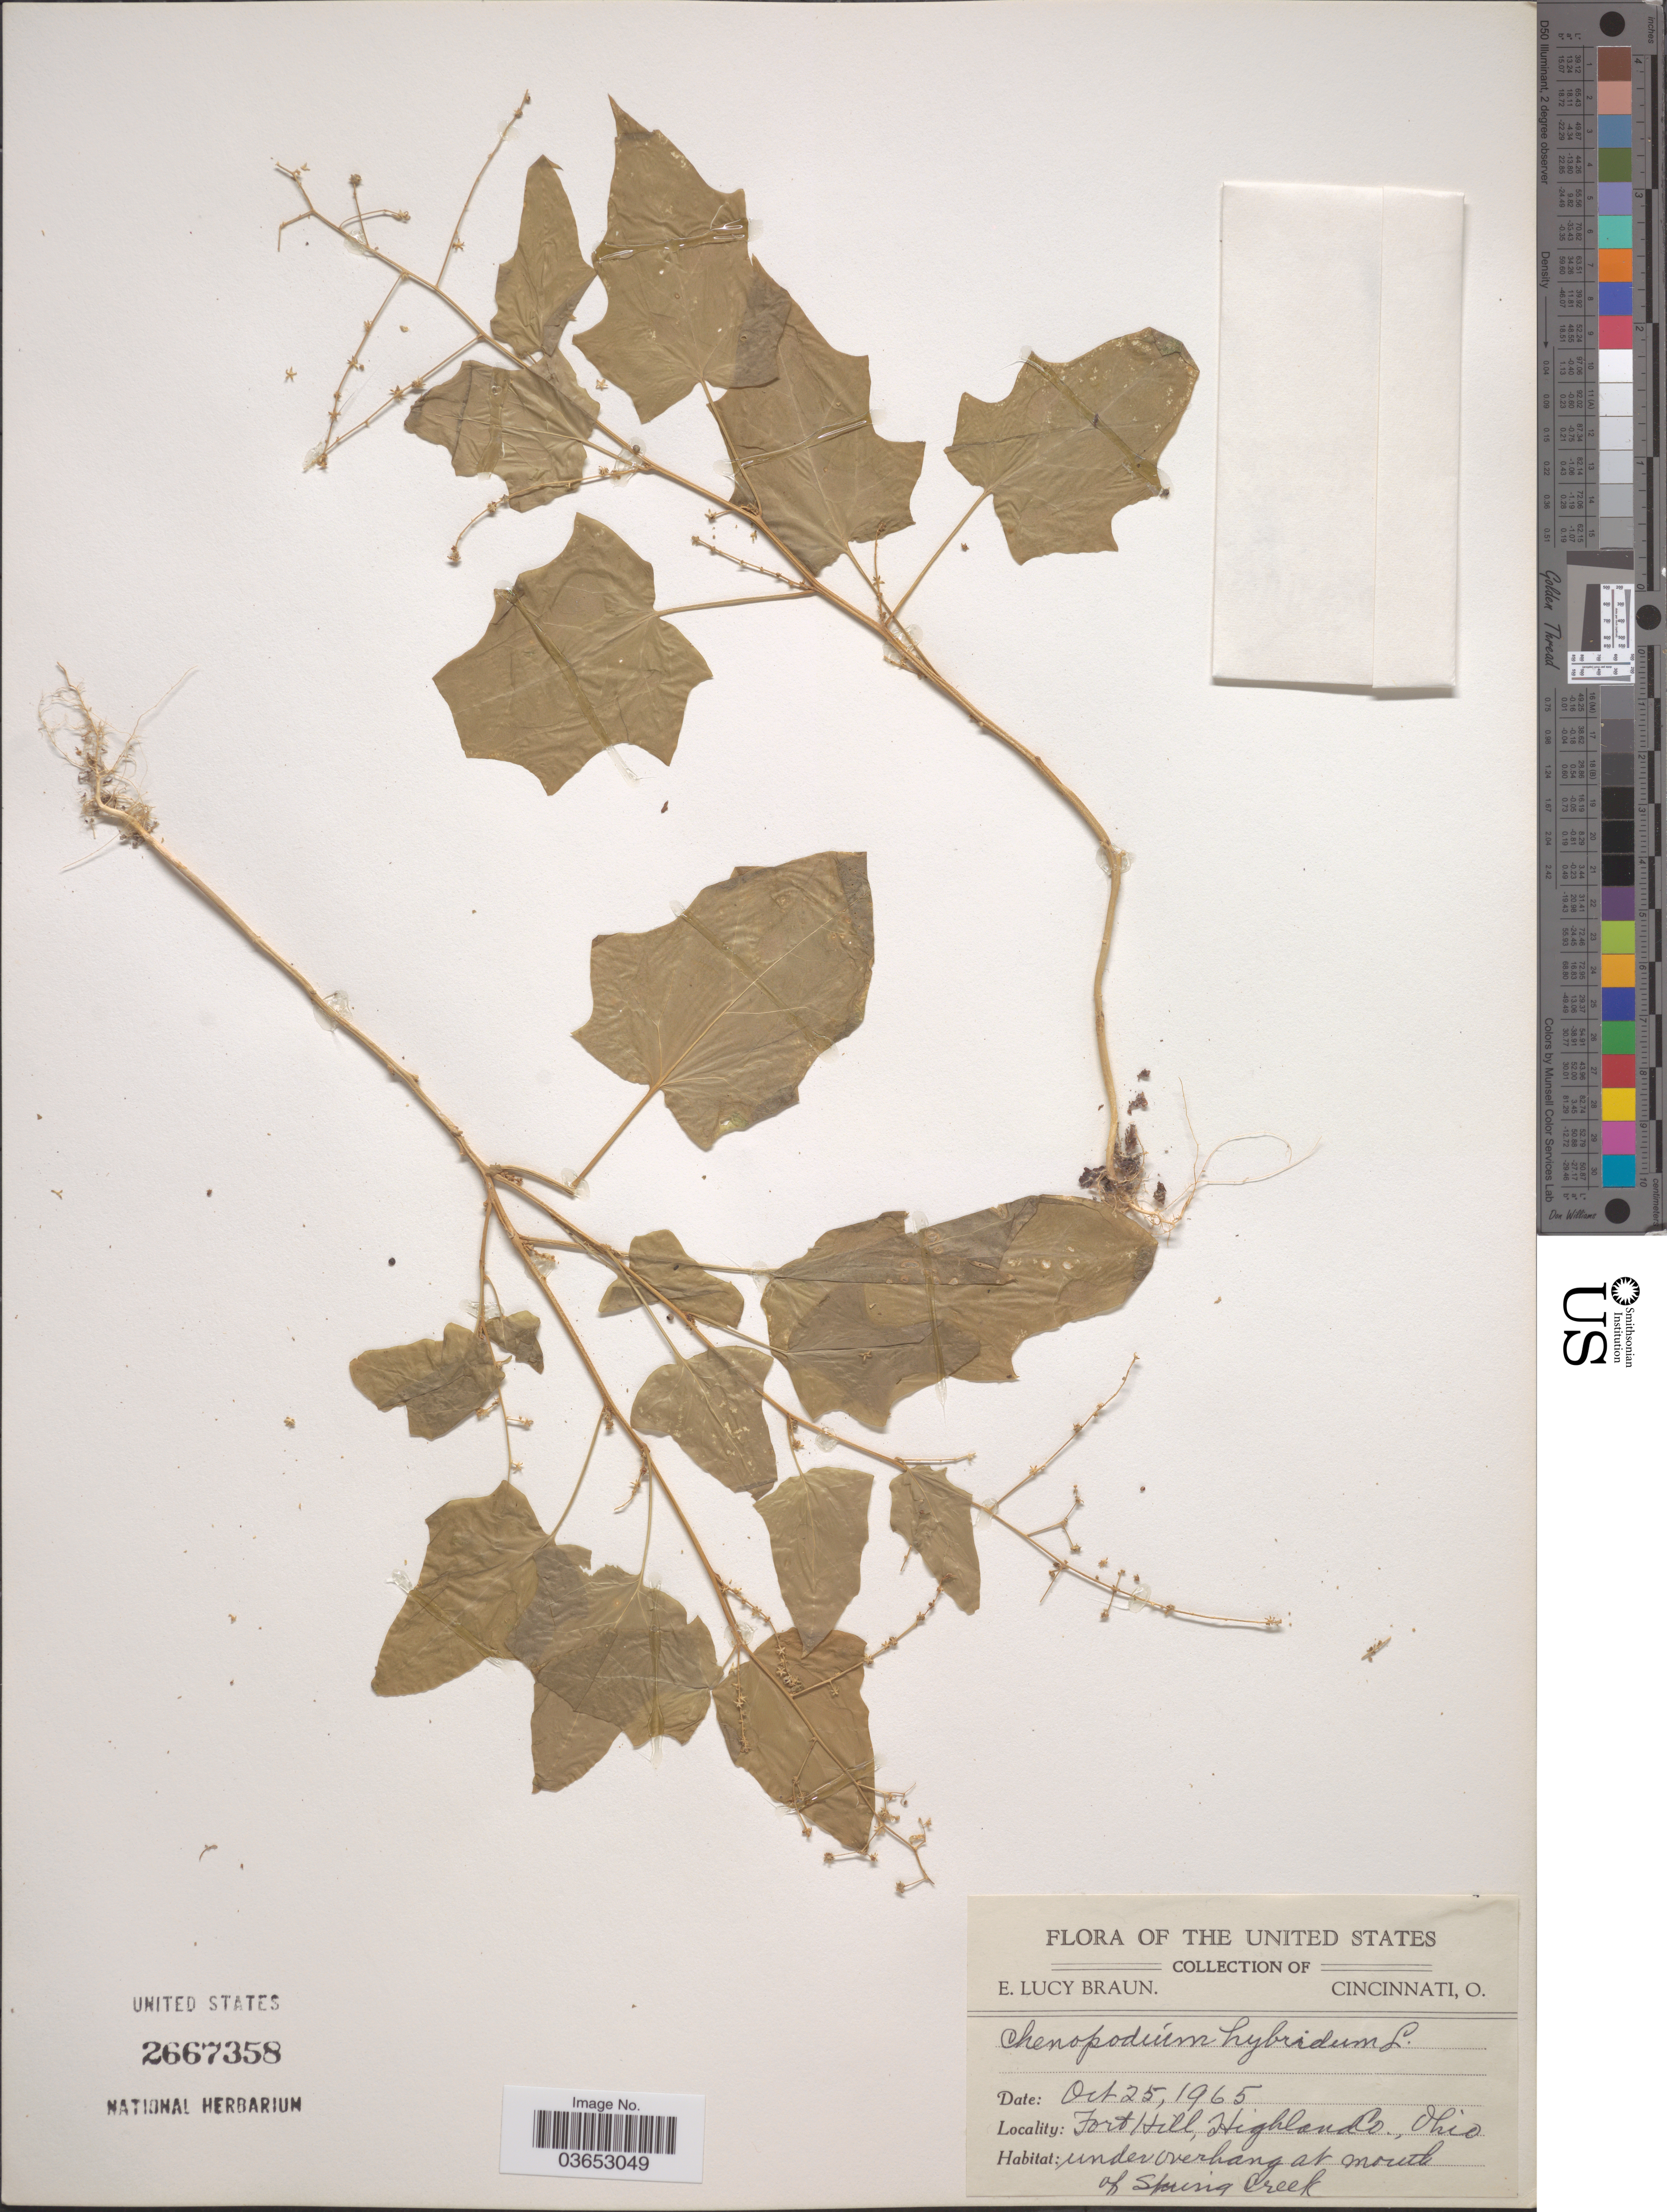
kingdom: Plantae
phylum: Tracheophyta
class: Magnoliopsida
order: Caryophyllales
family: Amaranthaceae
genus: Chenopodium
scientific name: Chenopodium gigantospermum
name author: Aellen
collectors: E. L. Braun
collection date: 1965-10-25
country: United States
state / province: Ohio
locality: Fort Hill, Highland Co. Under overhang at mouth of Spring Creek.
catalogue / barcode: US 2667358